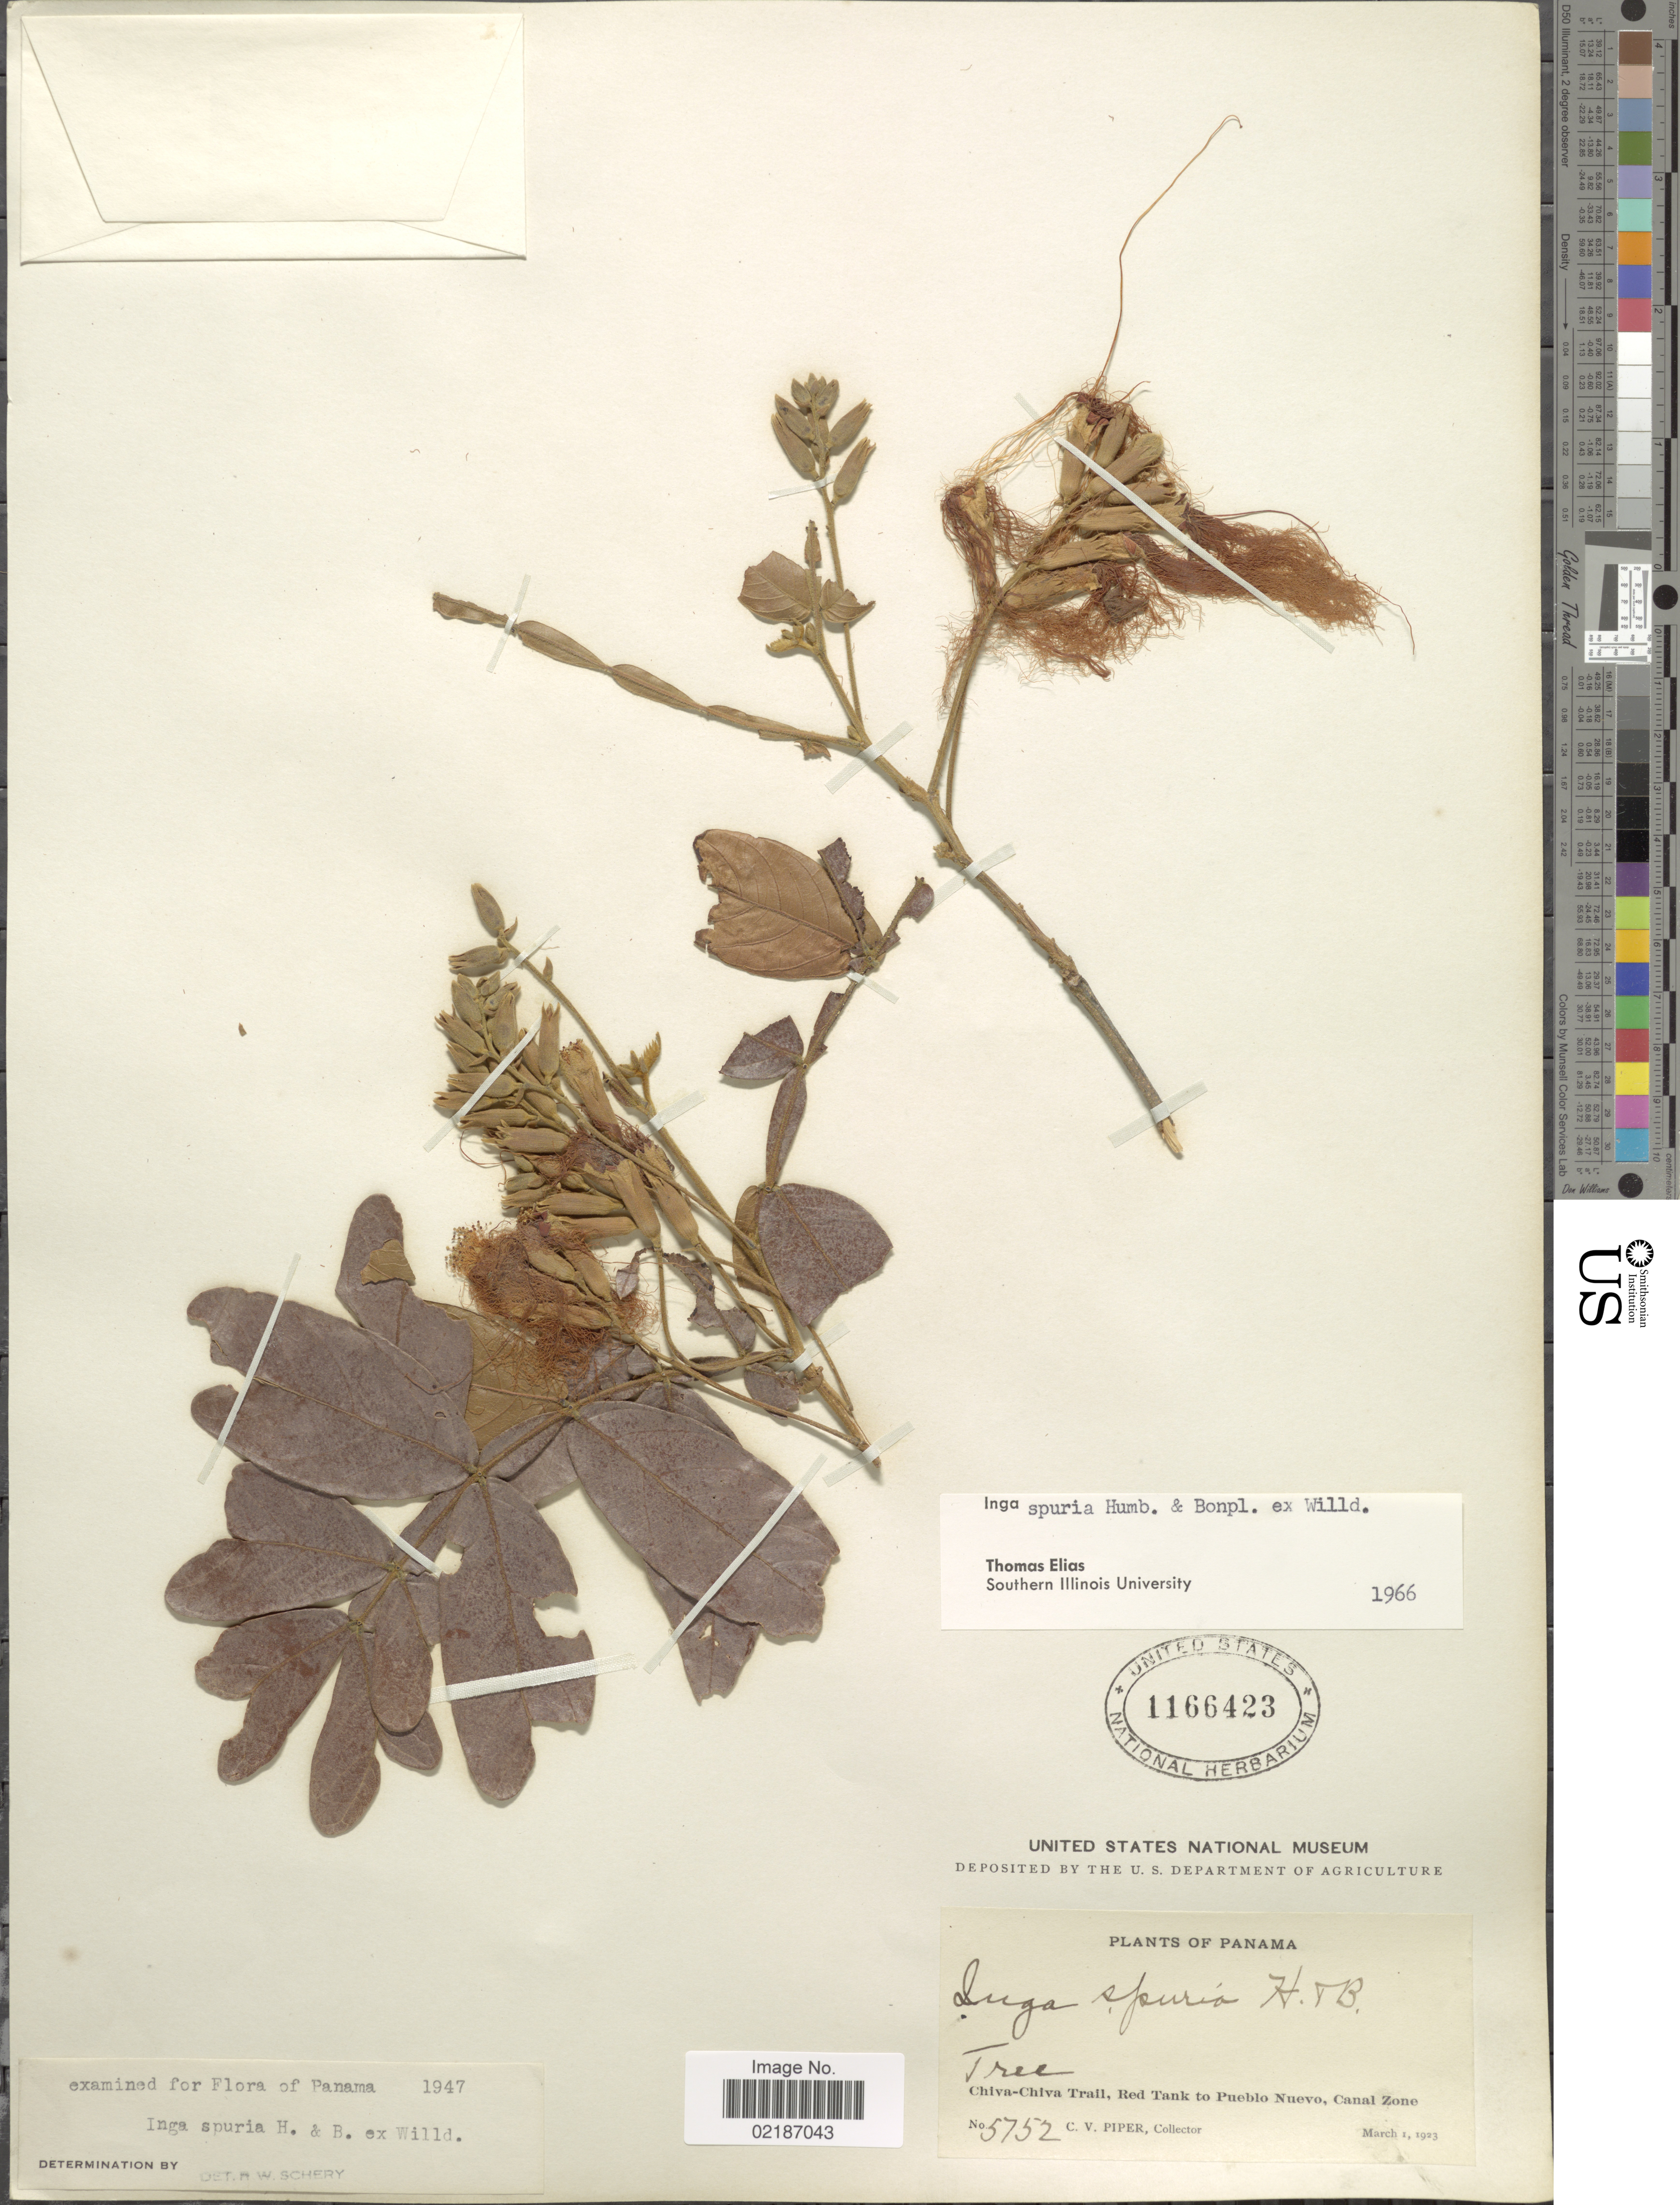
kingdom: Plantae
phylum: Tracheophyta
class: Magnoliopsida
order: Fabales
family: Fabaceae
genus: Inga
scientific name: Inga vera subsp. vera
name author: Willd.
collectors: C. V. Piper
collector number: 5752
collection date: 1923-03-01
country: Panama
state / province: Panamá / Panamá Oeste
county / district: Canal Zone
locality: Chiva-Chiva Trail, Red Tank to Pueblo Nuevo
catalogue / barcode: US 1166423